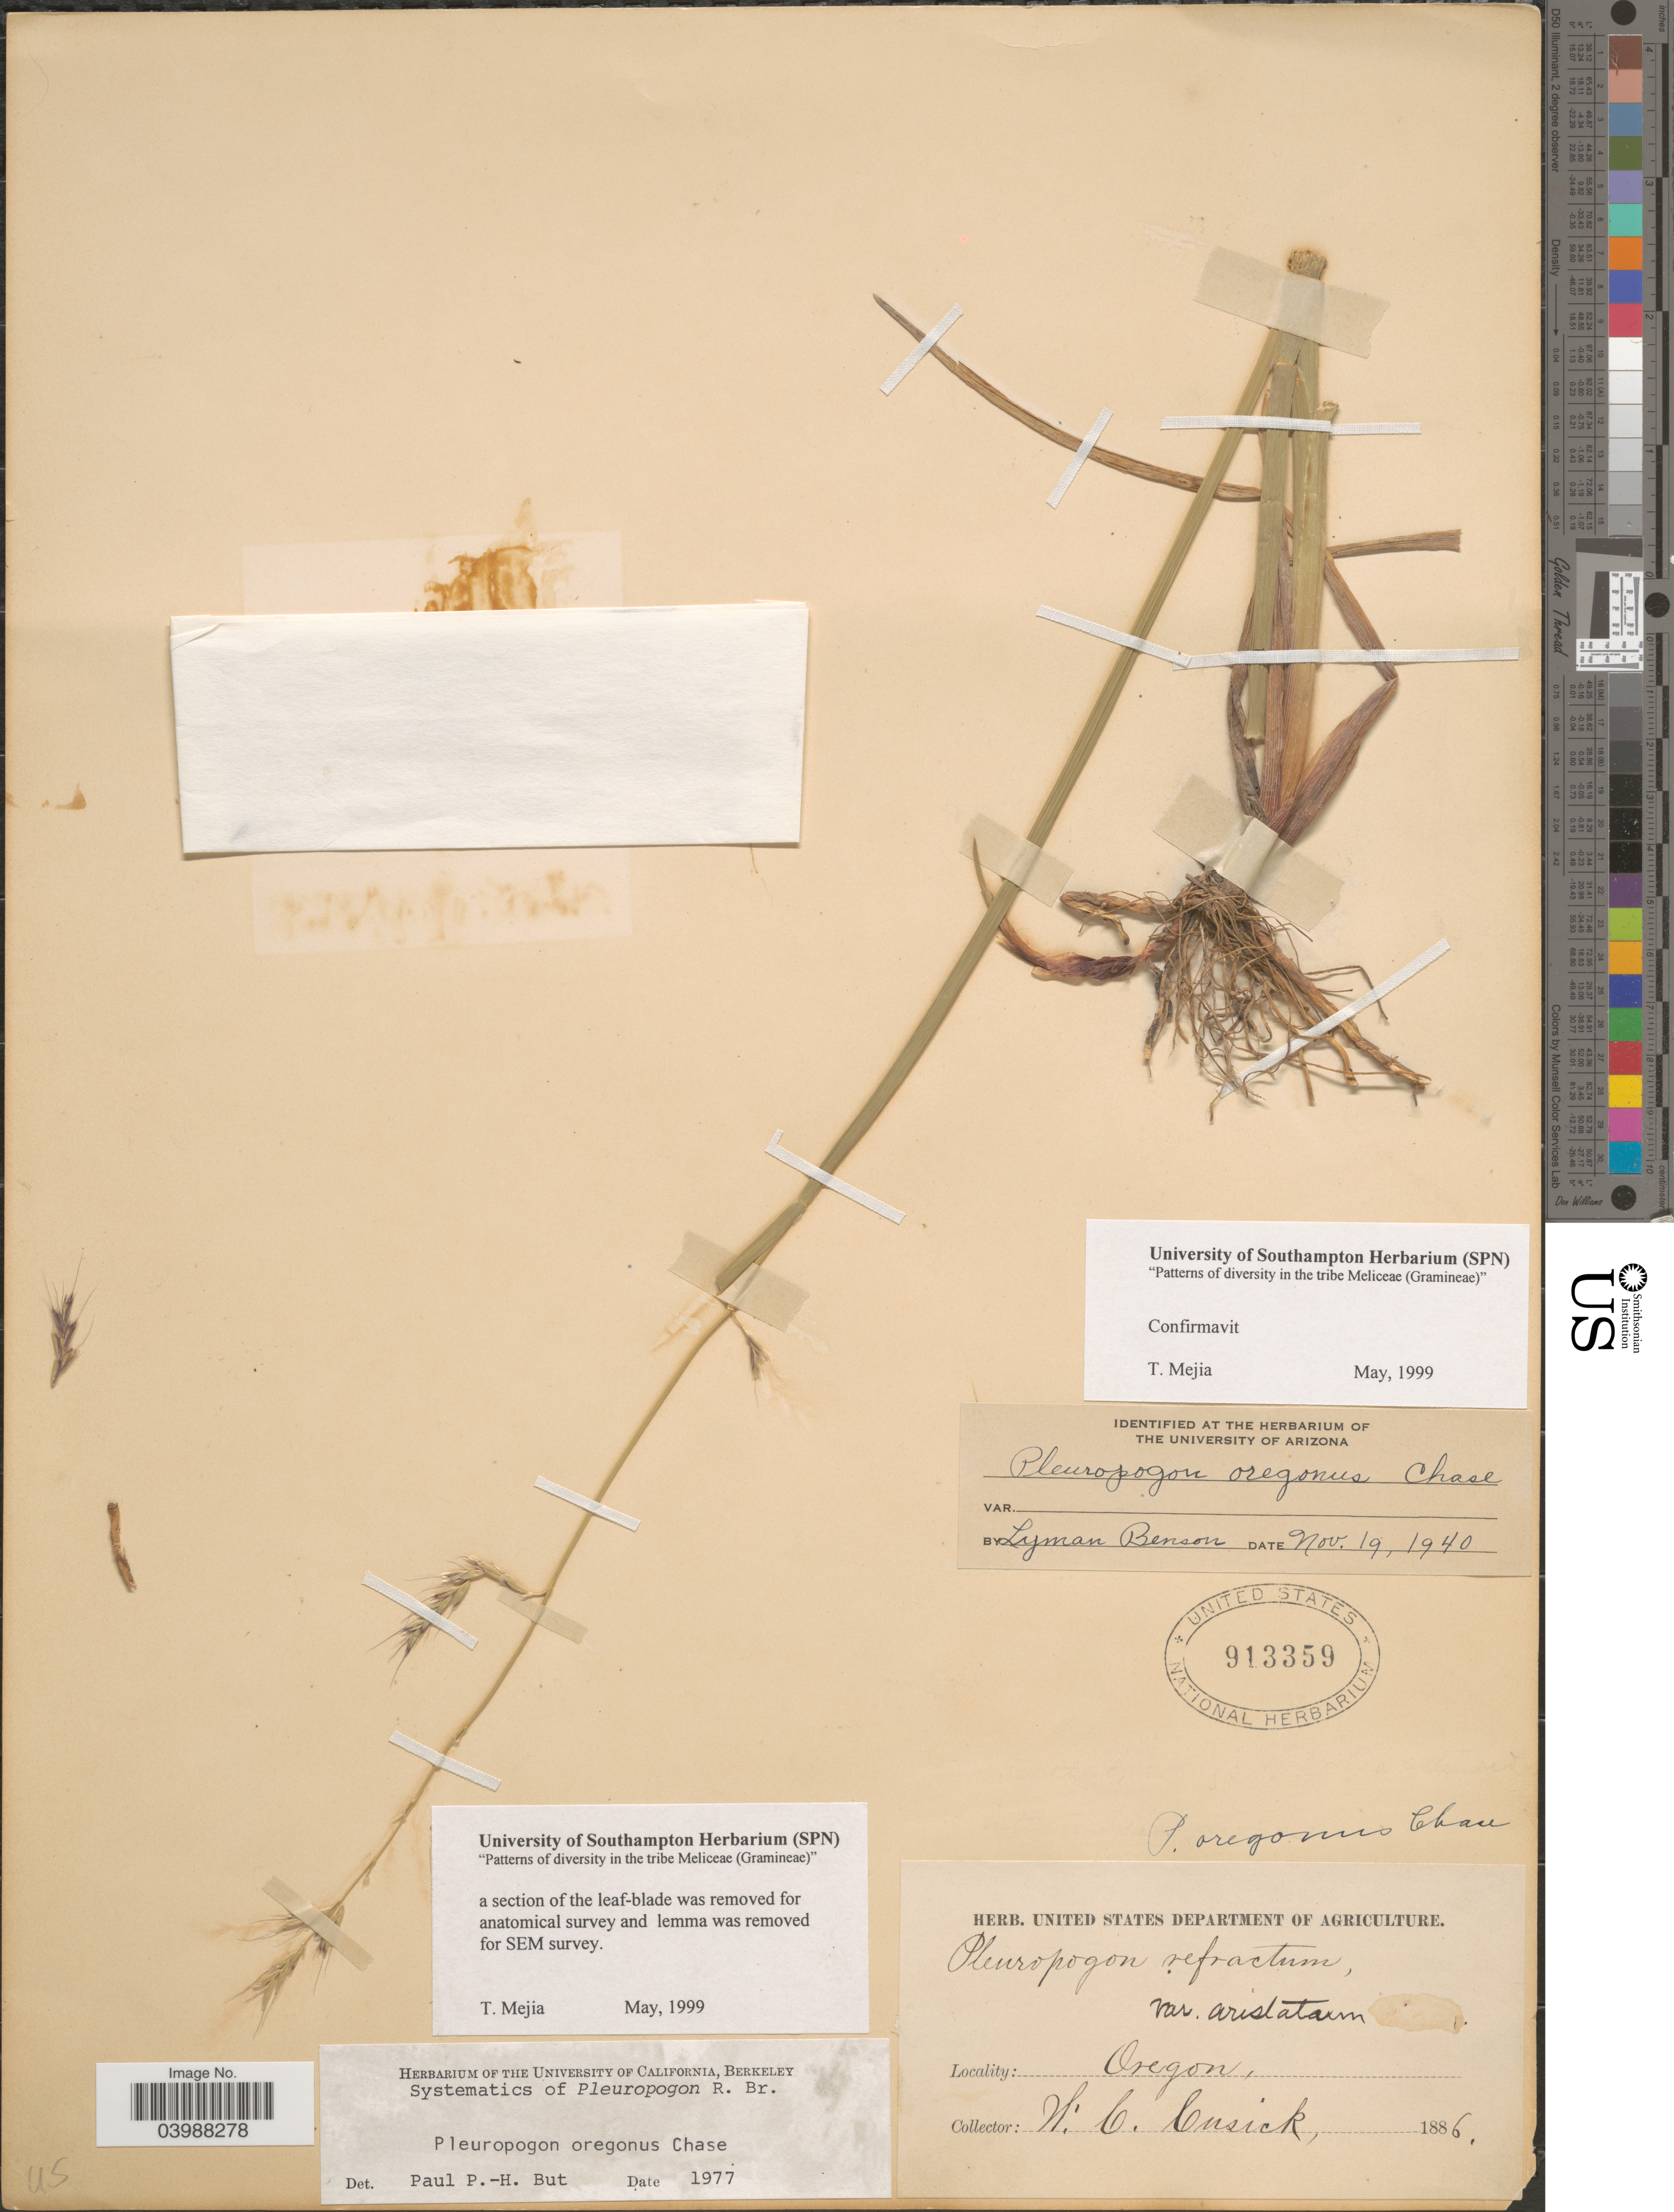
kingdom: Plantae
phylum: Tracheophyta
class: Liliopsida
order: Poales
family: Poaceae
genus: Pleuropogon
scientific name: Pleuropogon oregonus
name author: Chase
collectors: W. C. Cusick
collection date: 1886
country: United States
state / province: Oregon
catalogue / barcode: US 913359